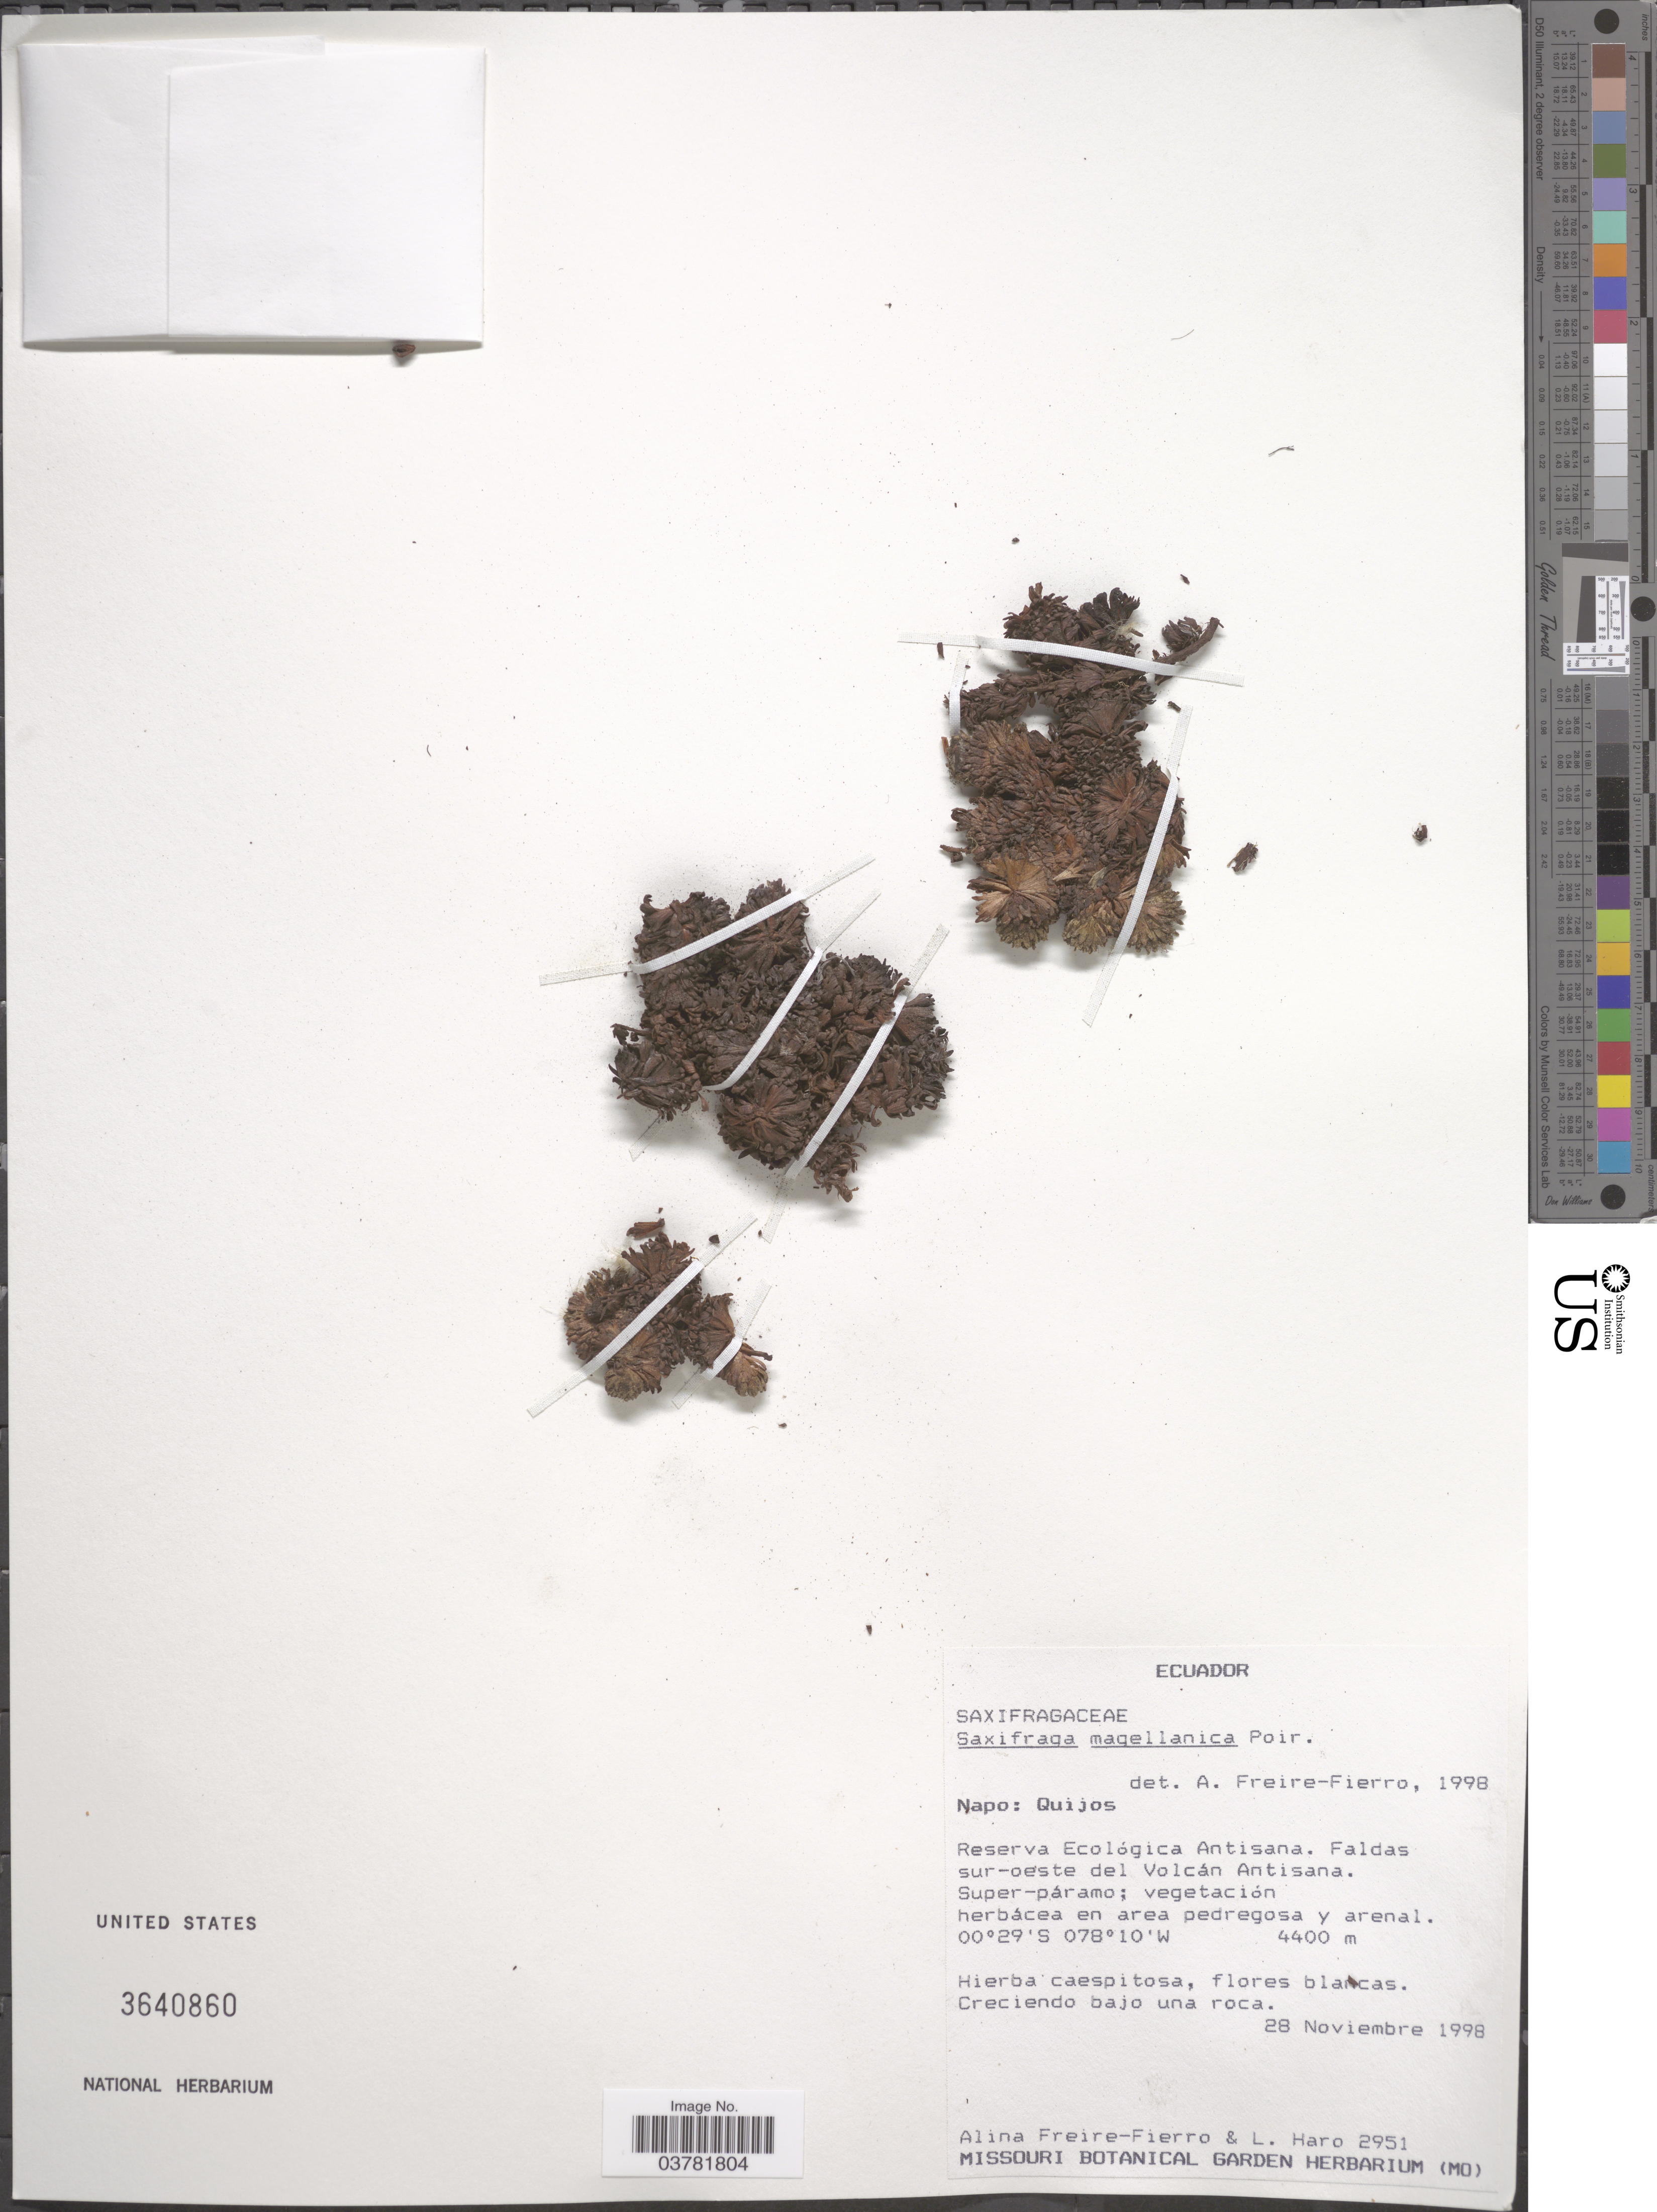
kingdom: Plantae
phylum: Tracheophyta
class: Magnoliopsida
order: Saxifragales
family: Saxifragaceae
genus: Saxifraga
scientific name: Saxifraga magellanica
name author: Poir.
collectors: A. Freire-Fierro & L. Haro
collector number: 2951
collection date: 1998-11-28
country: Ecuador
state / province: Napo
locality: Quijos. Reserva Ecológica Antisana. Faldas sur-oeste del Volcán Antisana.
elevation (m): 4400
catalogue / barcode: US 3640860